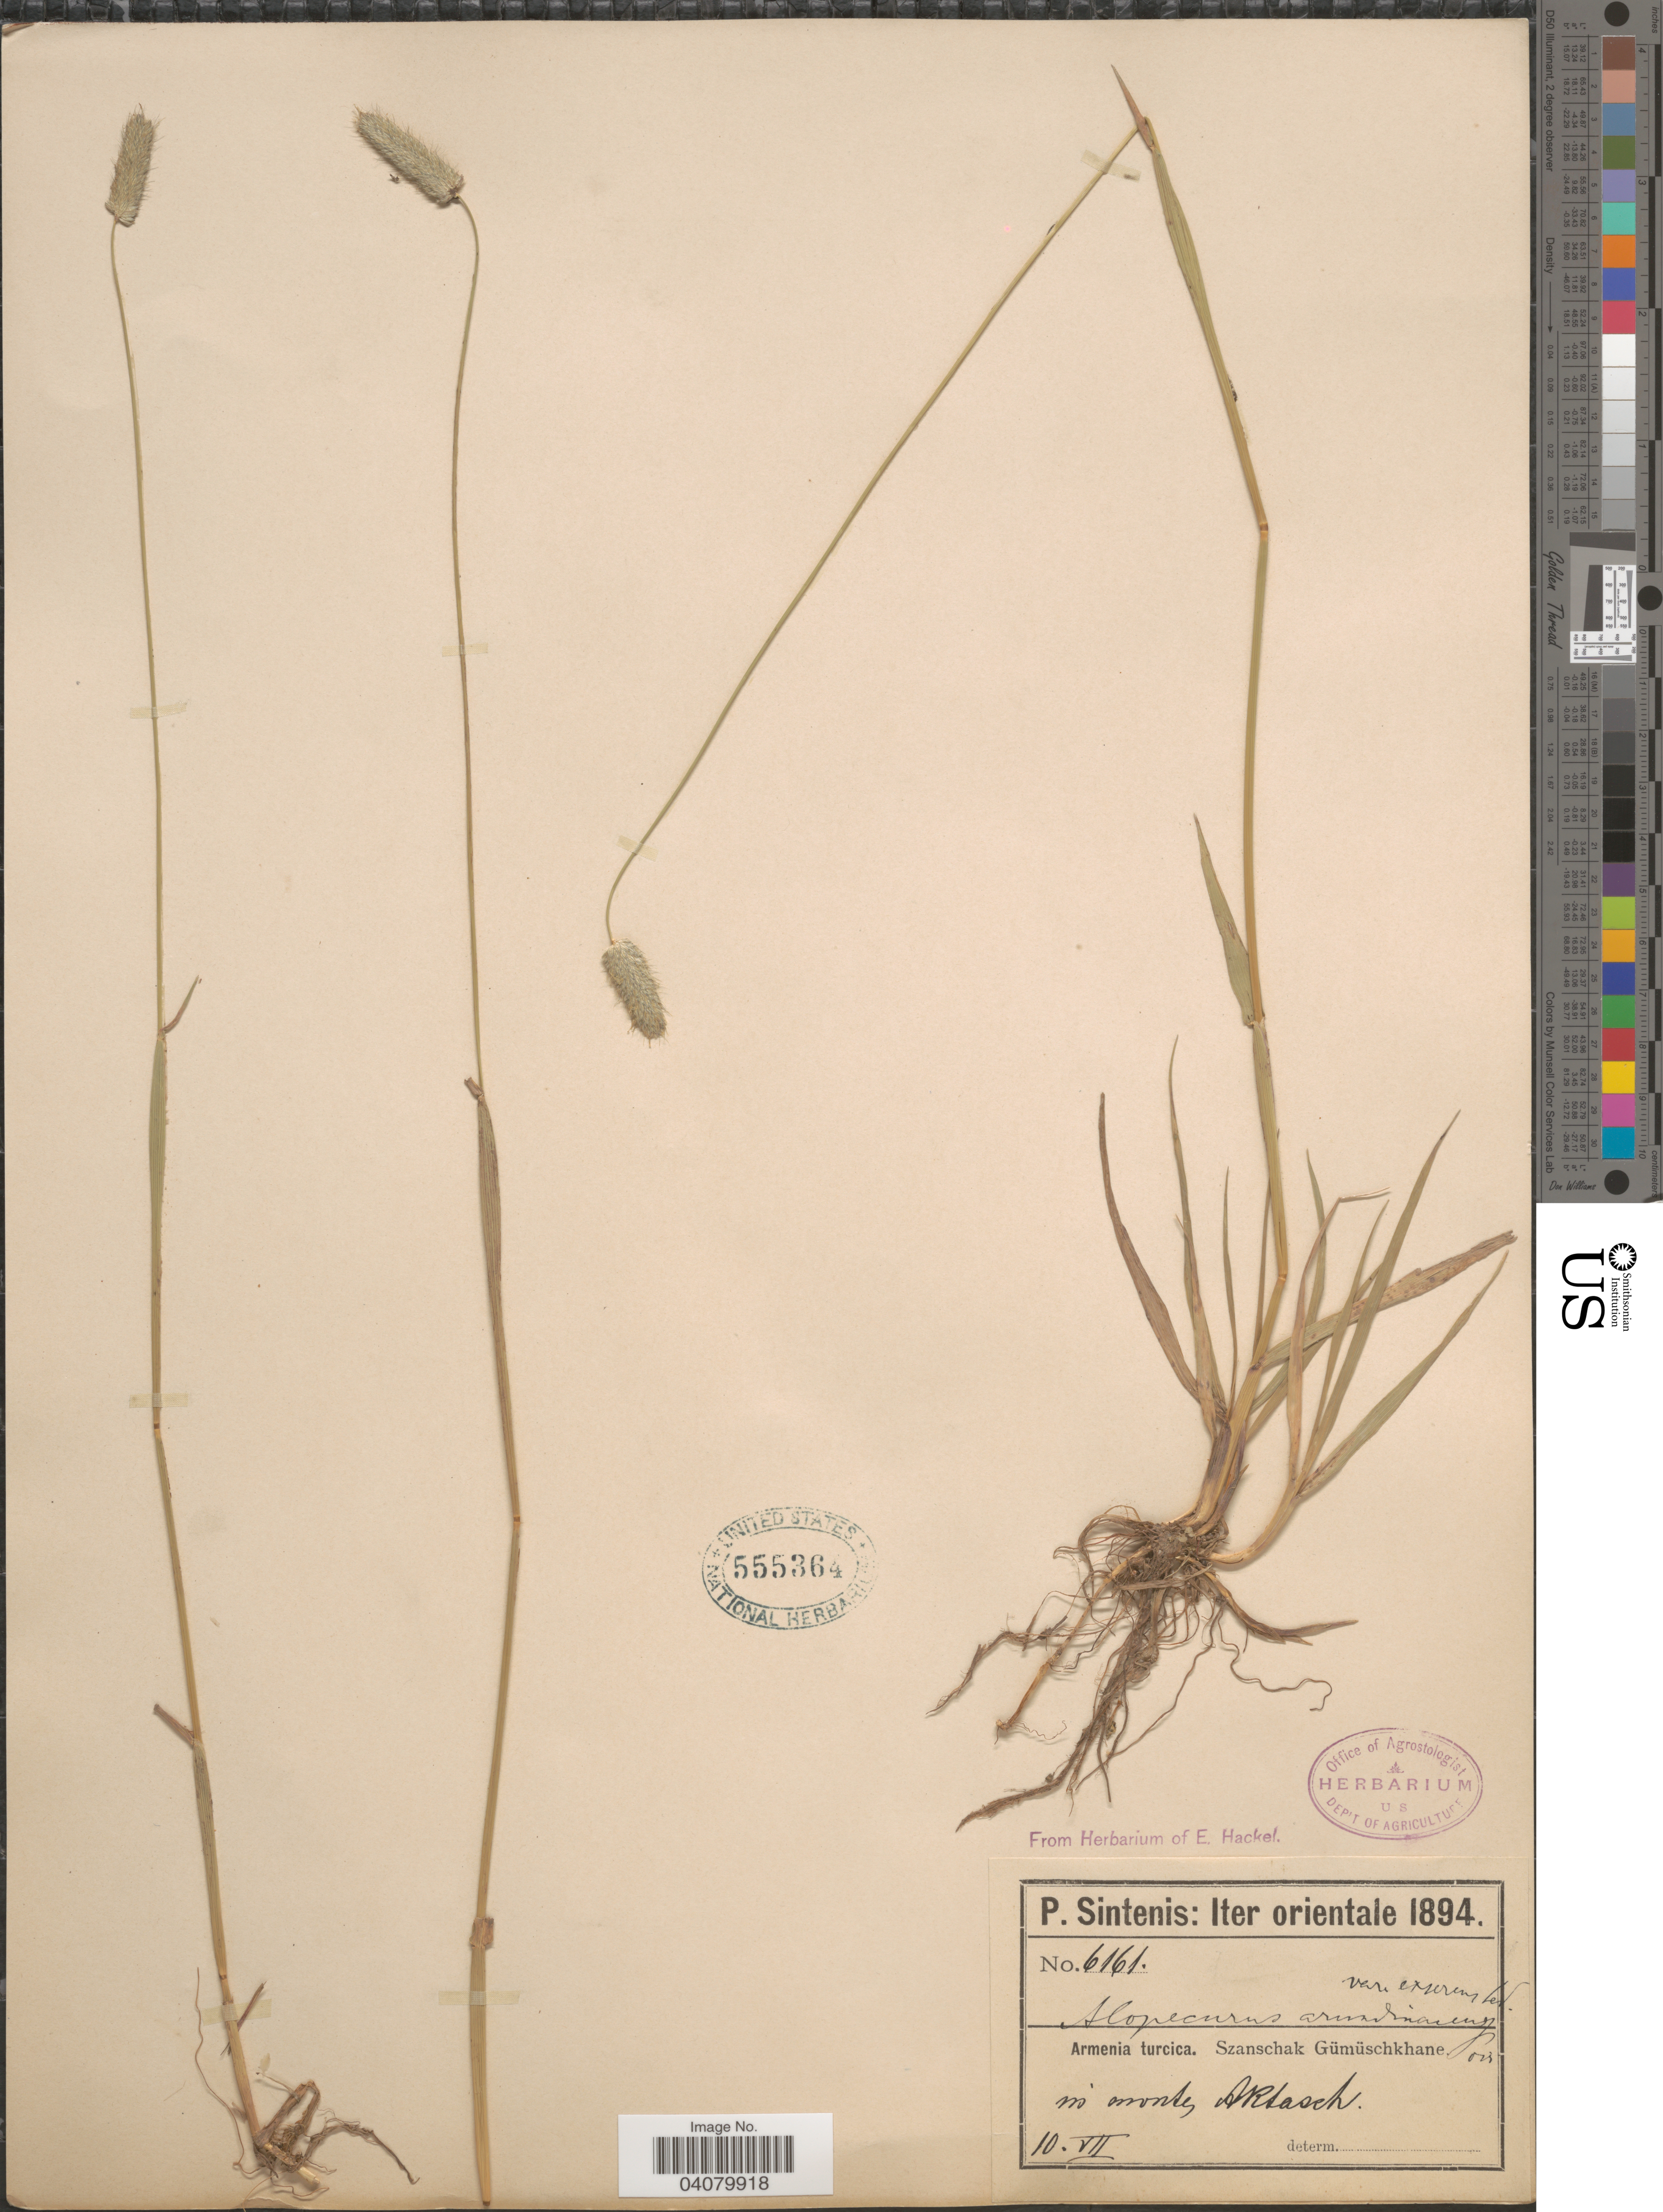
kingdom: Plantae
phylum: Tracheophyta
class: Liliopsida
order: Poales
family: Poaceae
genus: Alopecurus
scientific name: Alopecurus arundinaceus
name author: Poir.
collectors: P. Sintenis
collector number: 6161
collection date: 1894-07-10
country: Turkey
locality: Iter orientale 1894. Armenia turcica. Szanschak Gümüschkhane. In monte, Aklasch.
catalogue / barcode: US 555364